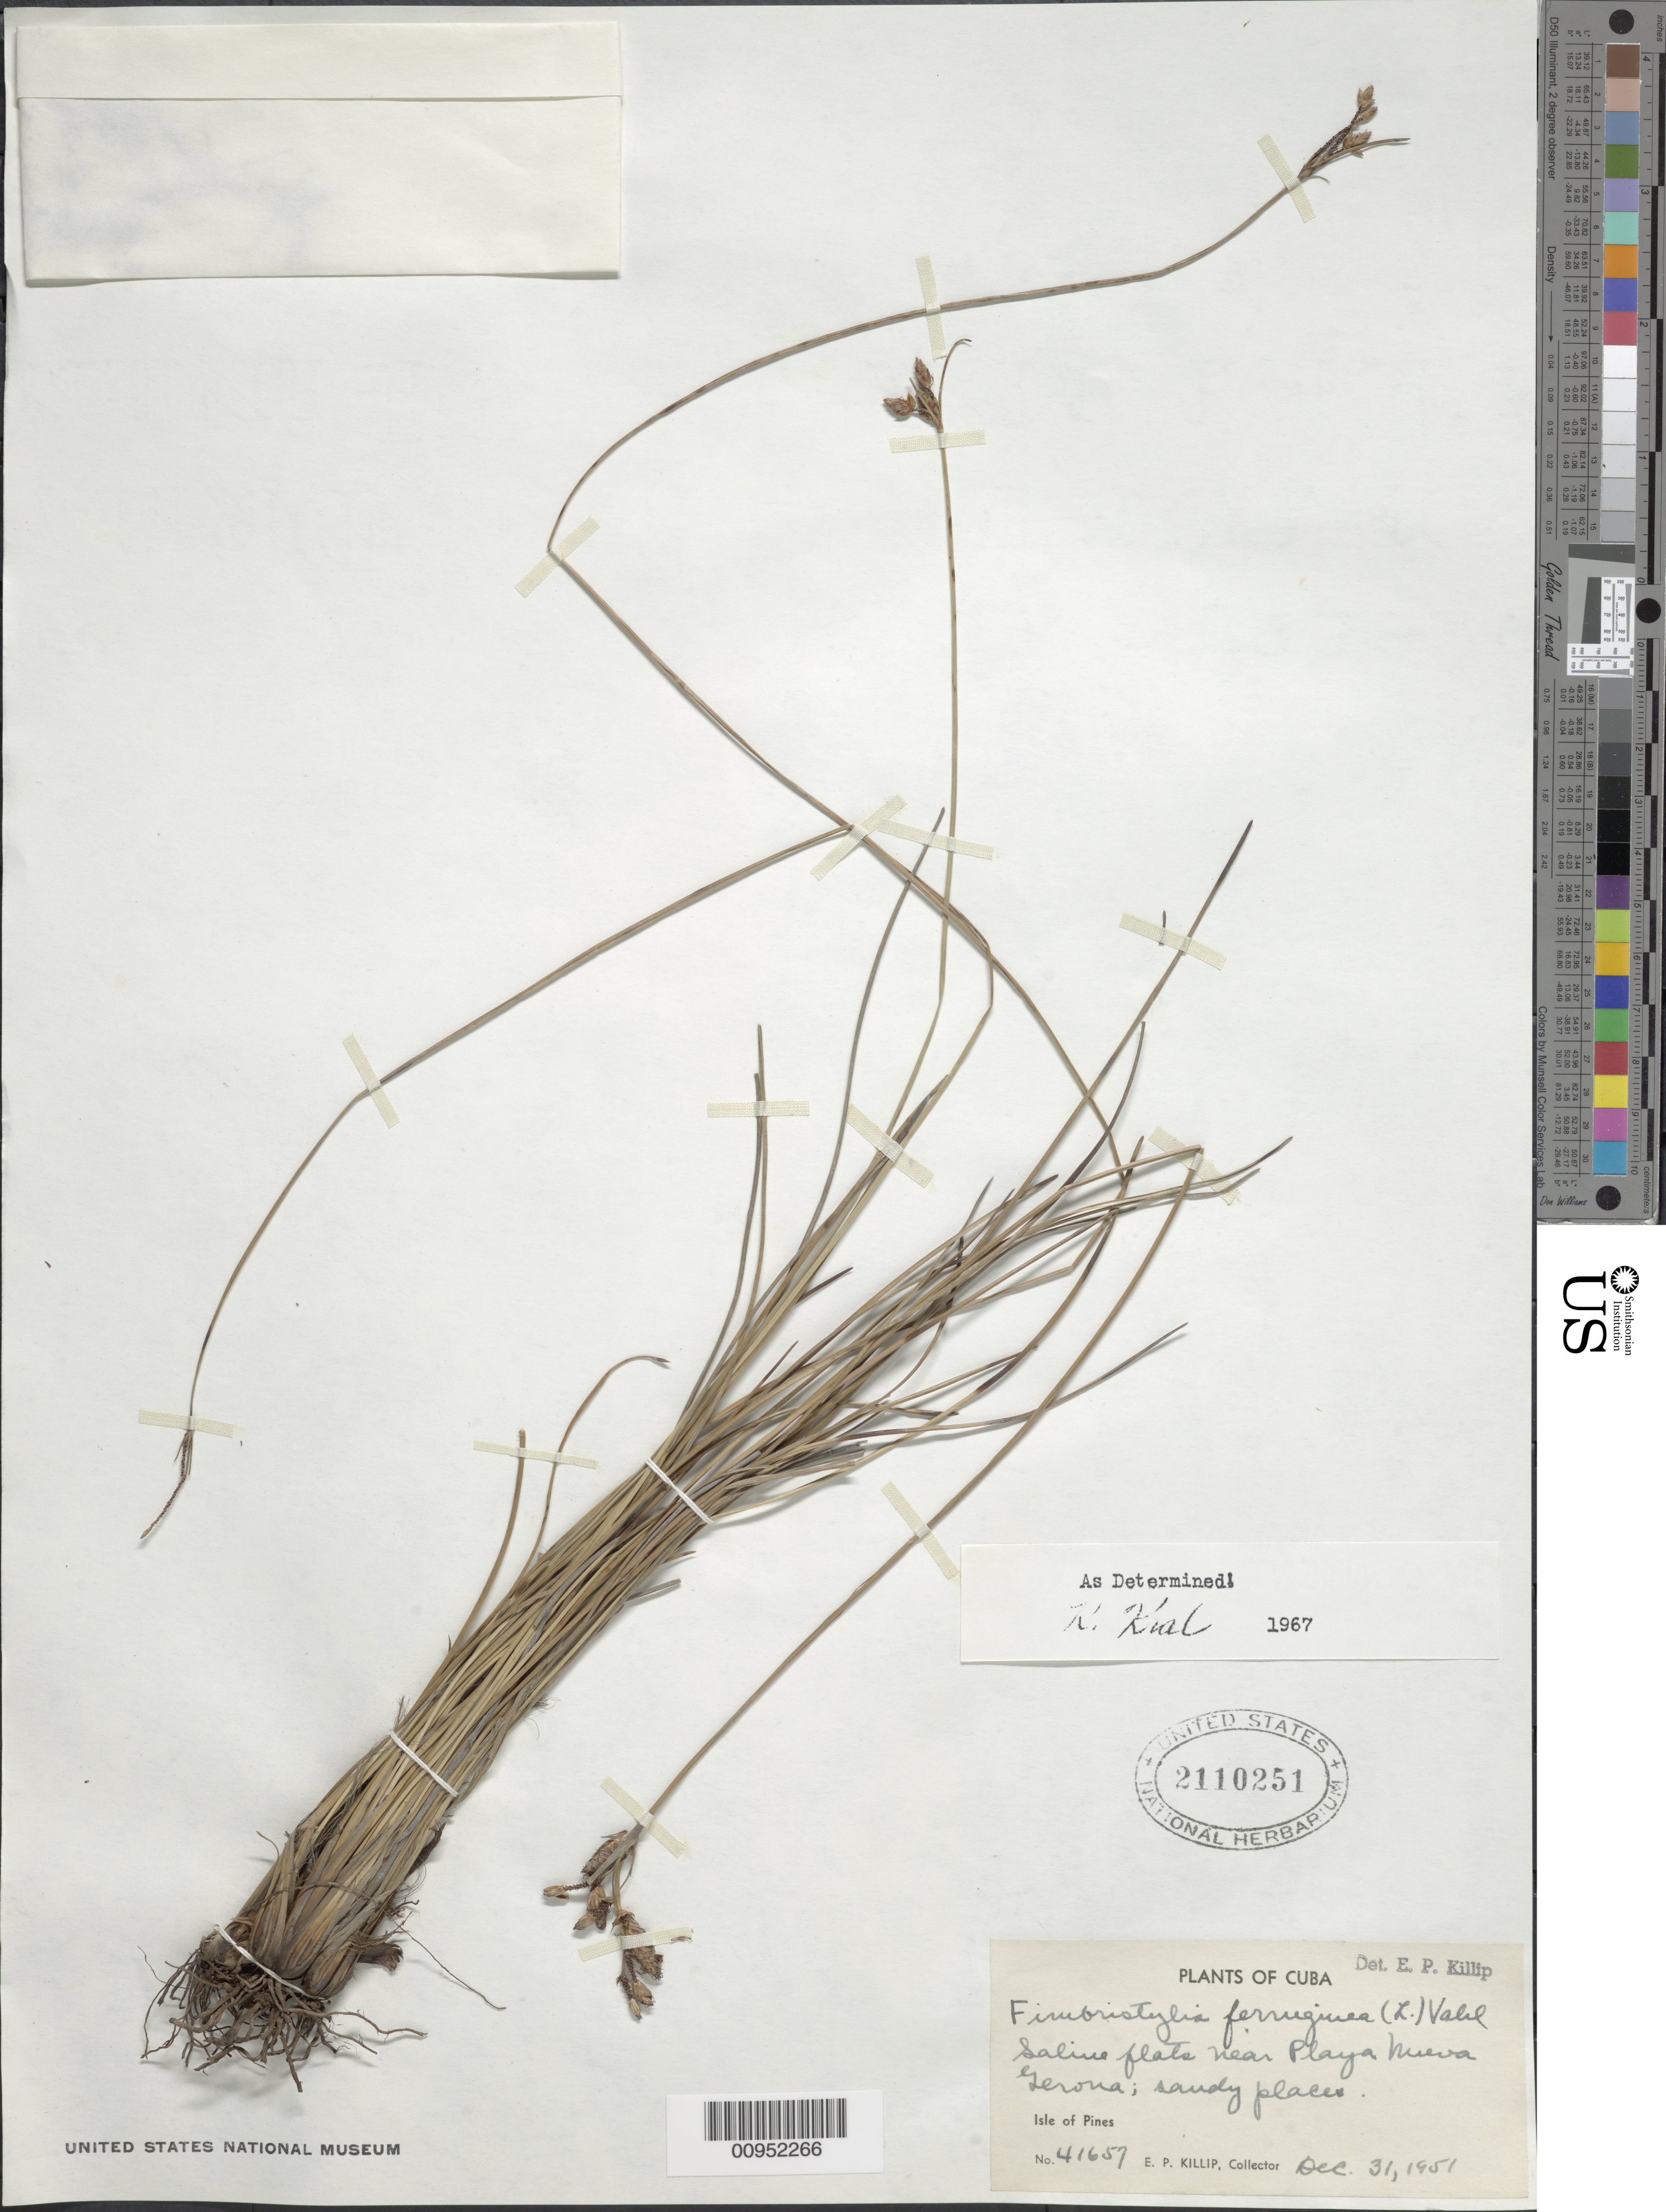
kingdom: Plantae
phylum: Tracheophyta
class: Liliopsida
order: Poales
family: Cyperaceae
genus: Fimbristylis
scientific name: Fimbristylis ferruginea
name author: (L.) Vahl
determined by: Kral, Robert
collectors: E. P. Killip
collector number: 41657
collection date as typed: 31 Dec 1951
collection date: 1951-12-31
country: Cuba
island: Isla de la Juventud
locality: Saline flats near Playa Nueva Gerona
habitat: Sandy places in saline flats near beach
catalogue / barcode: US 2110251